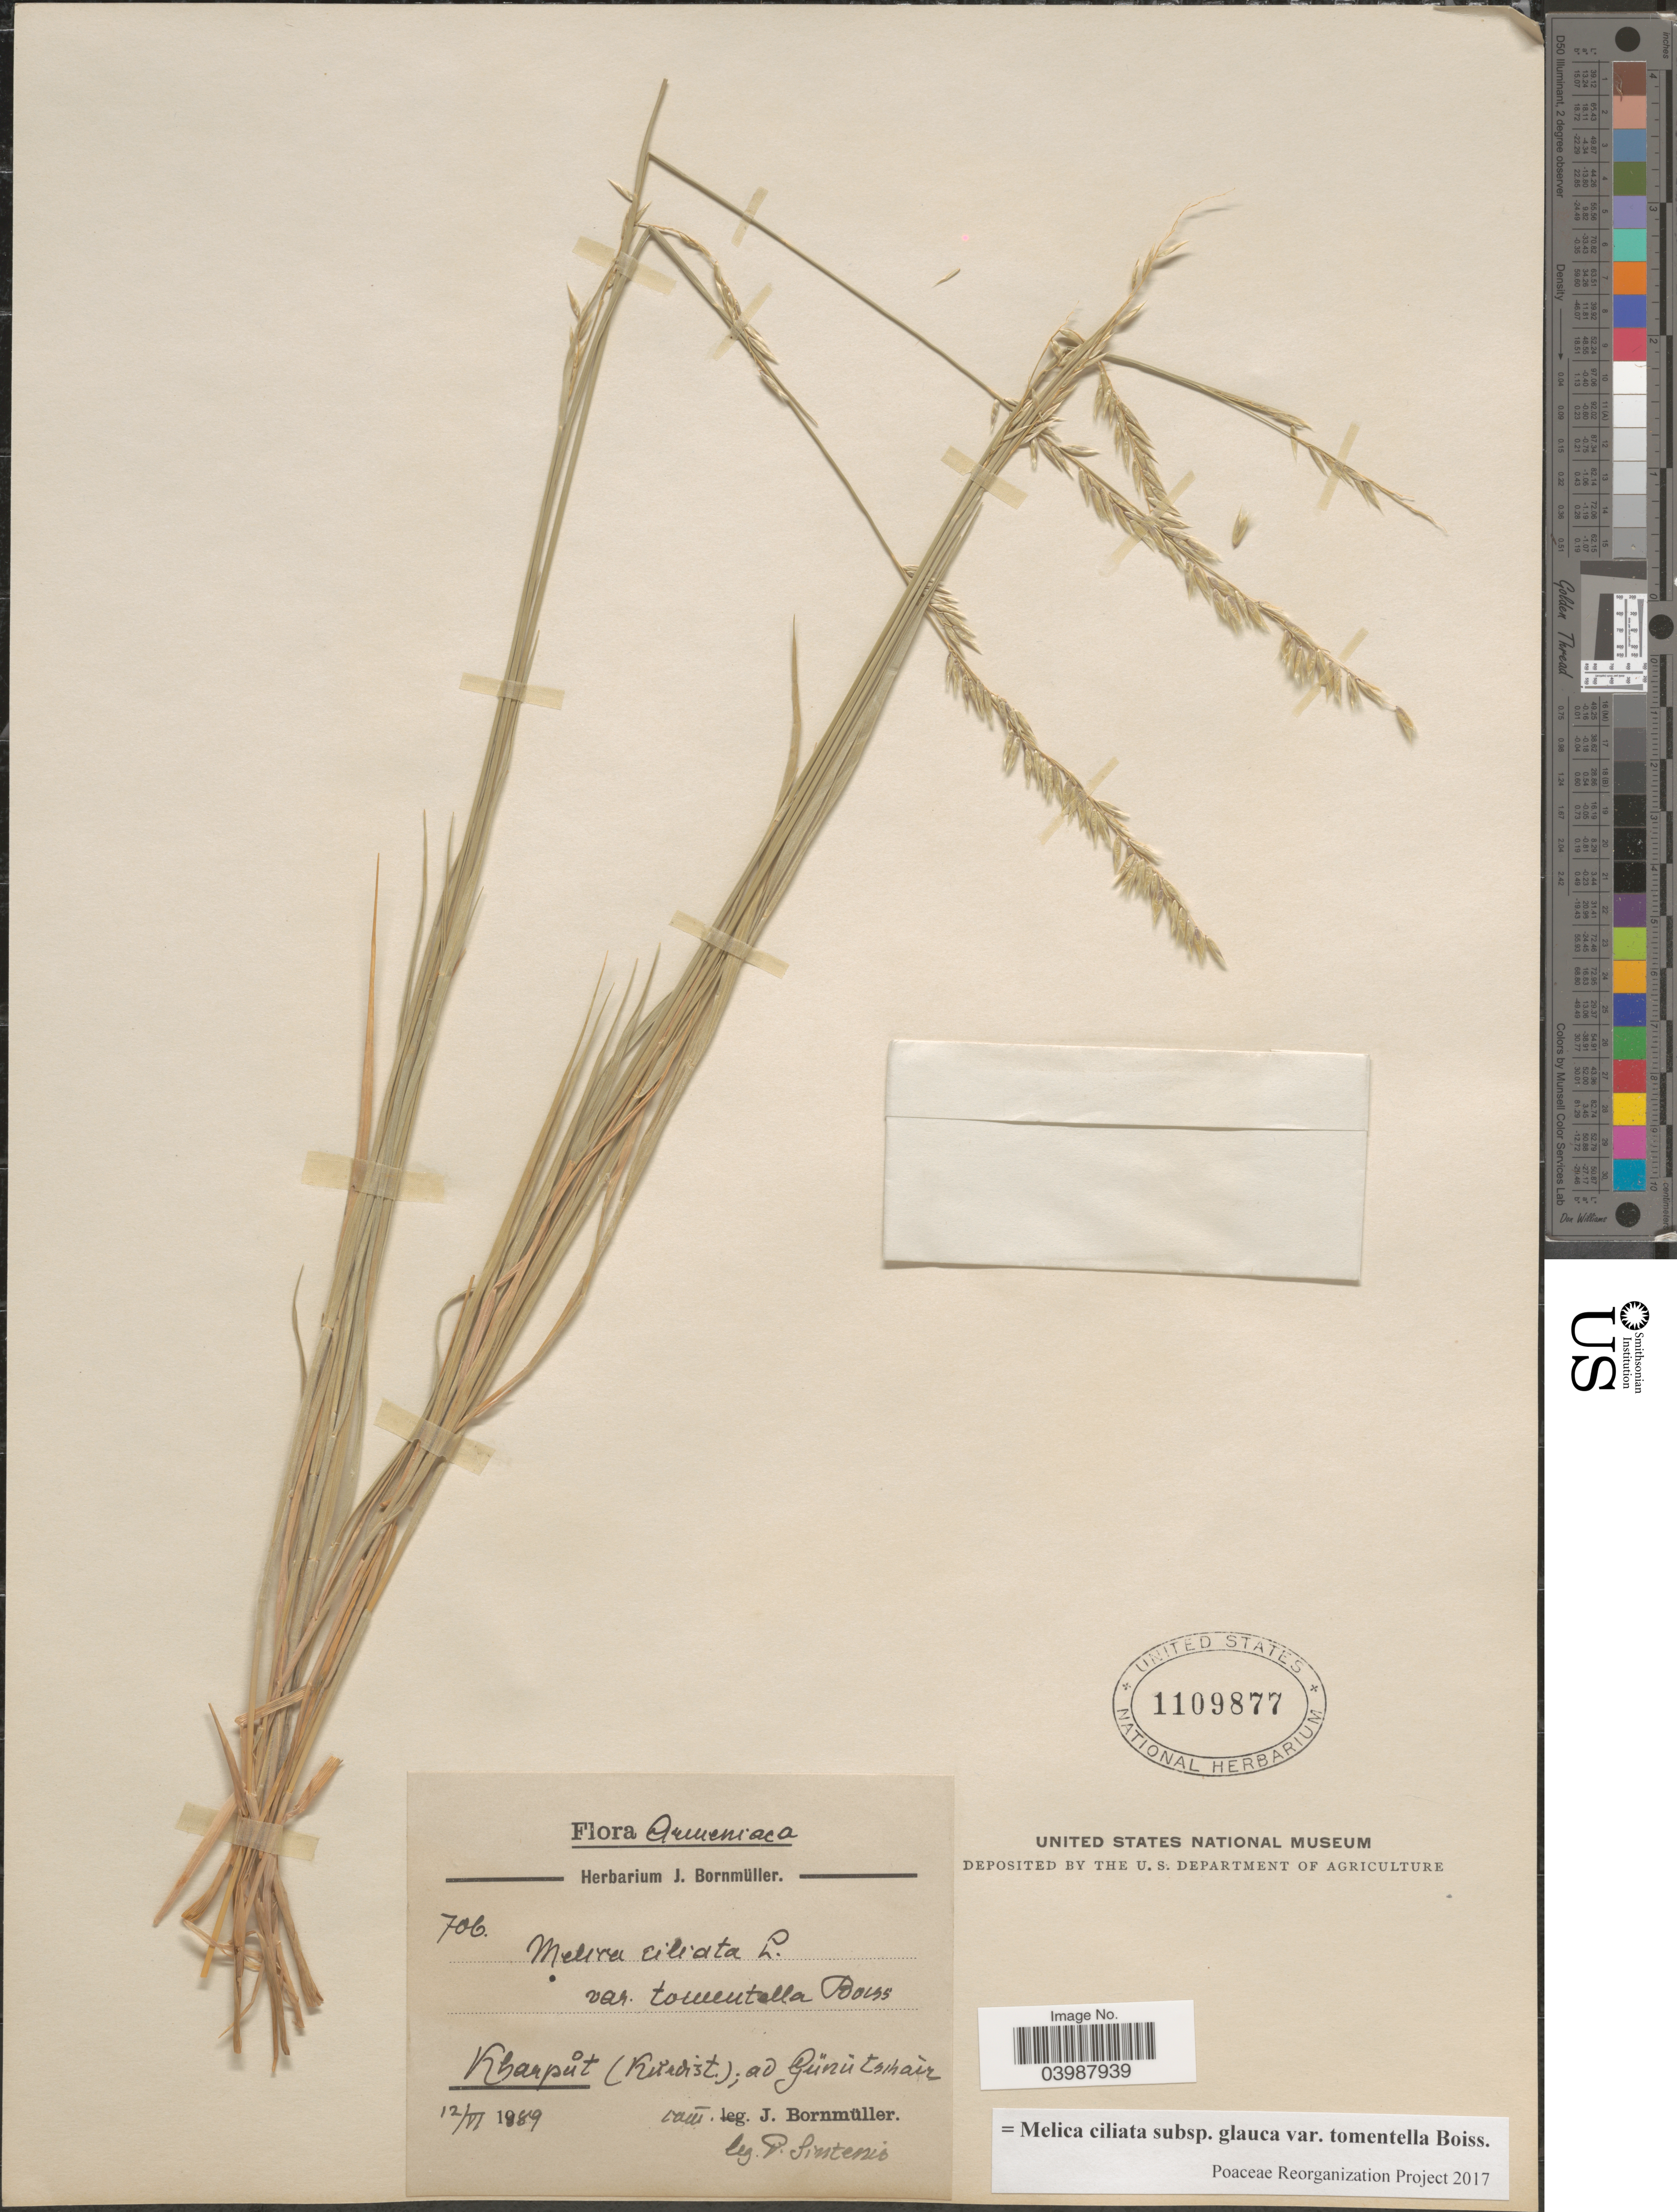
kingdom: Plantae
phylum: Tracheophyta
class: Liliopsida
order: Poales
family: Poaceae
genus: Melica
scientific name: Melica ciliata subsp. glauca var. tomentella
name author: Boiss.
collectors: P. Sintenis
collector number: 706*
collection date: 1889-06-12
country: Iran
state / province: Kurdistan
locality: Armeniaca. Kharpůt; ad Günü tsihair.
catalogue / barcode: US 1109877